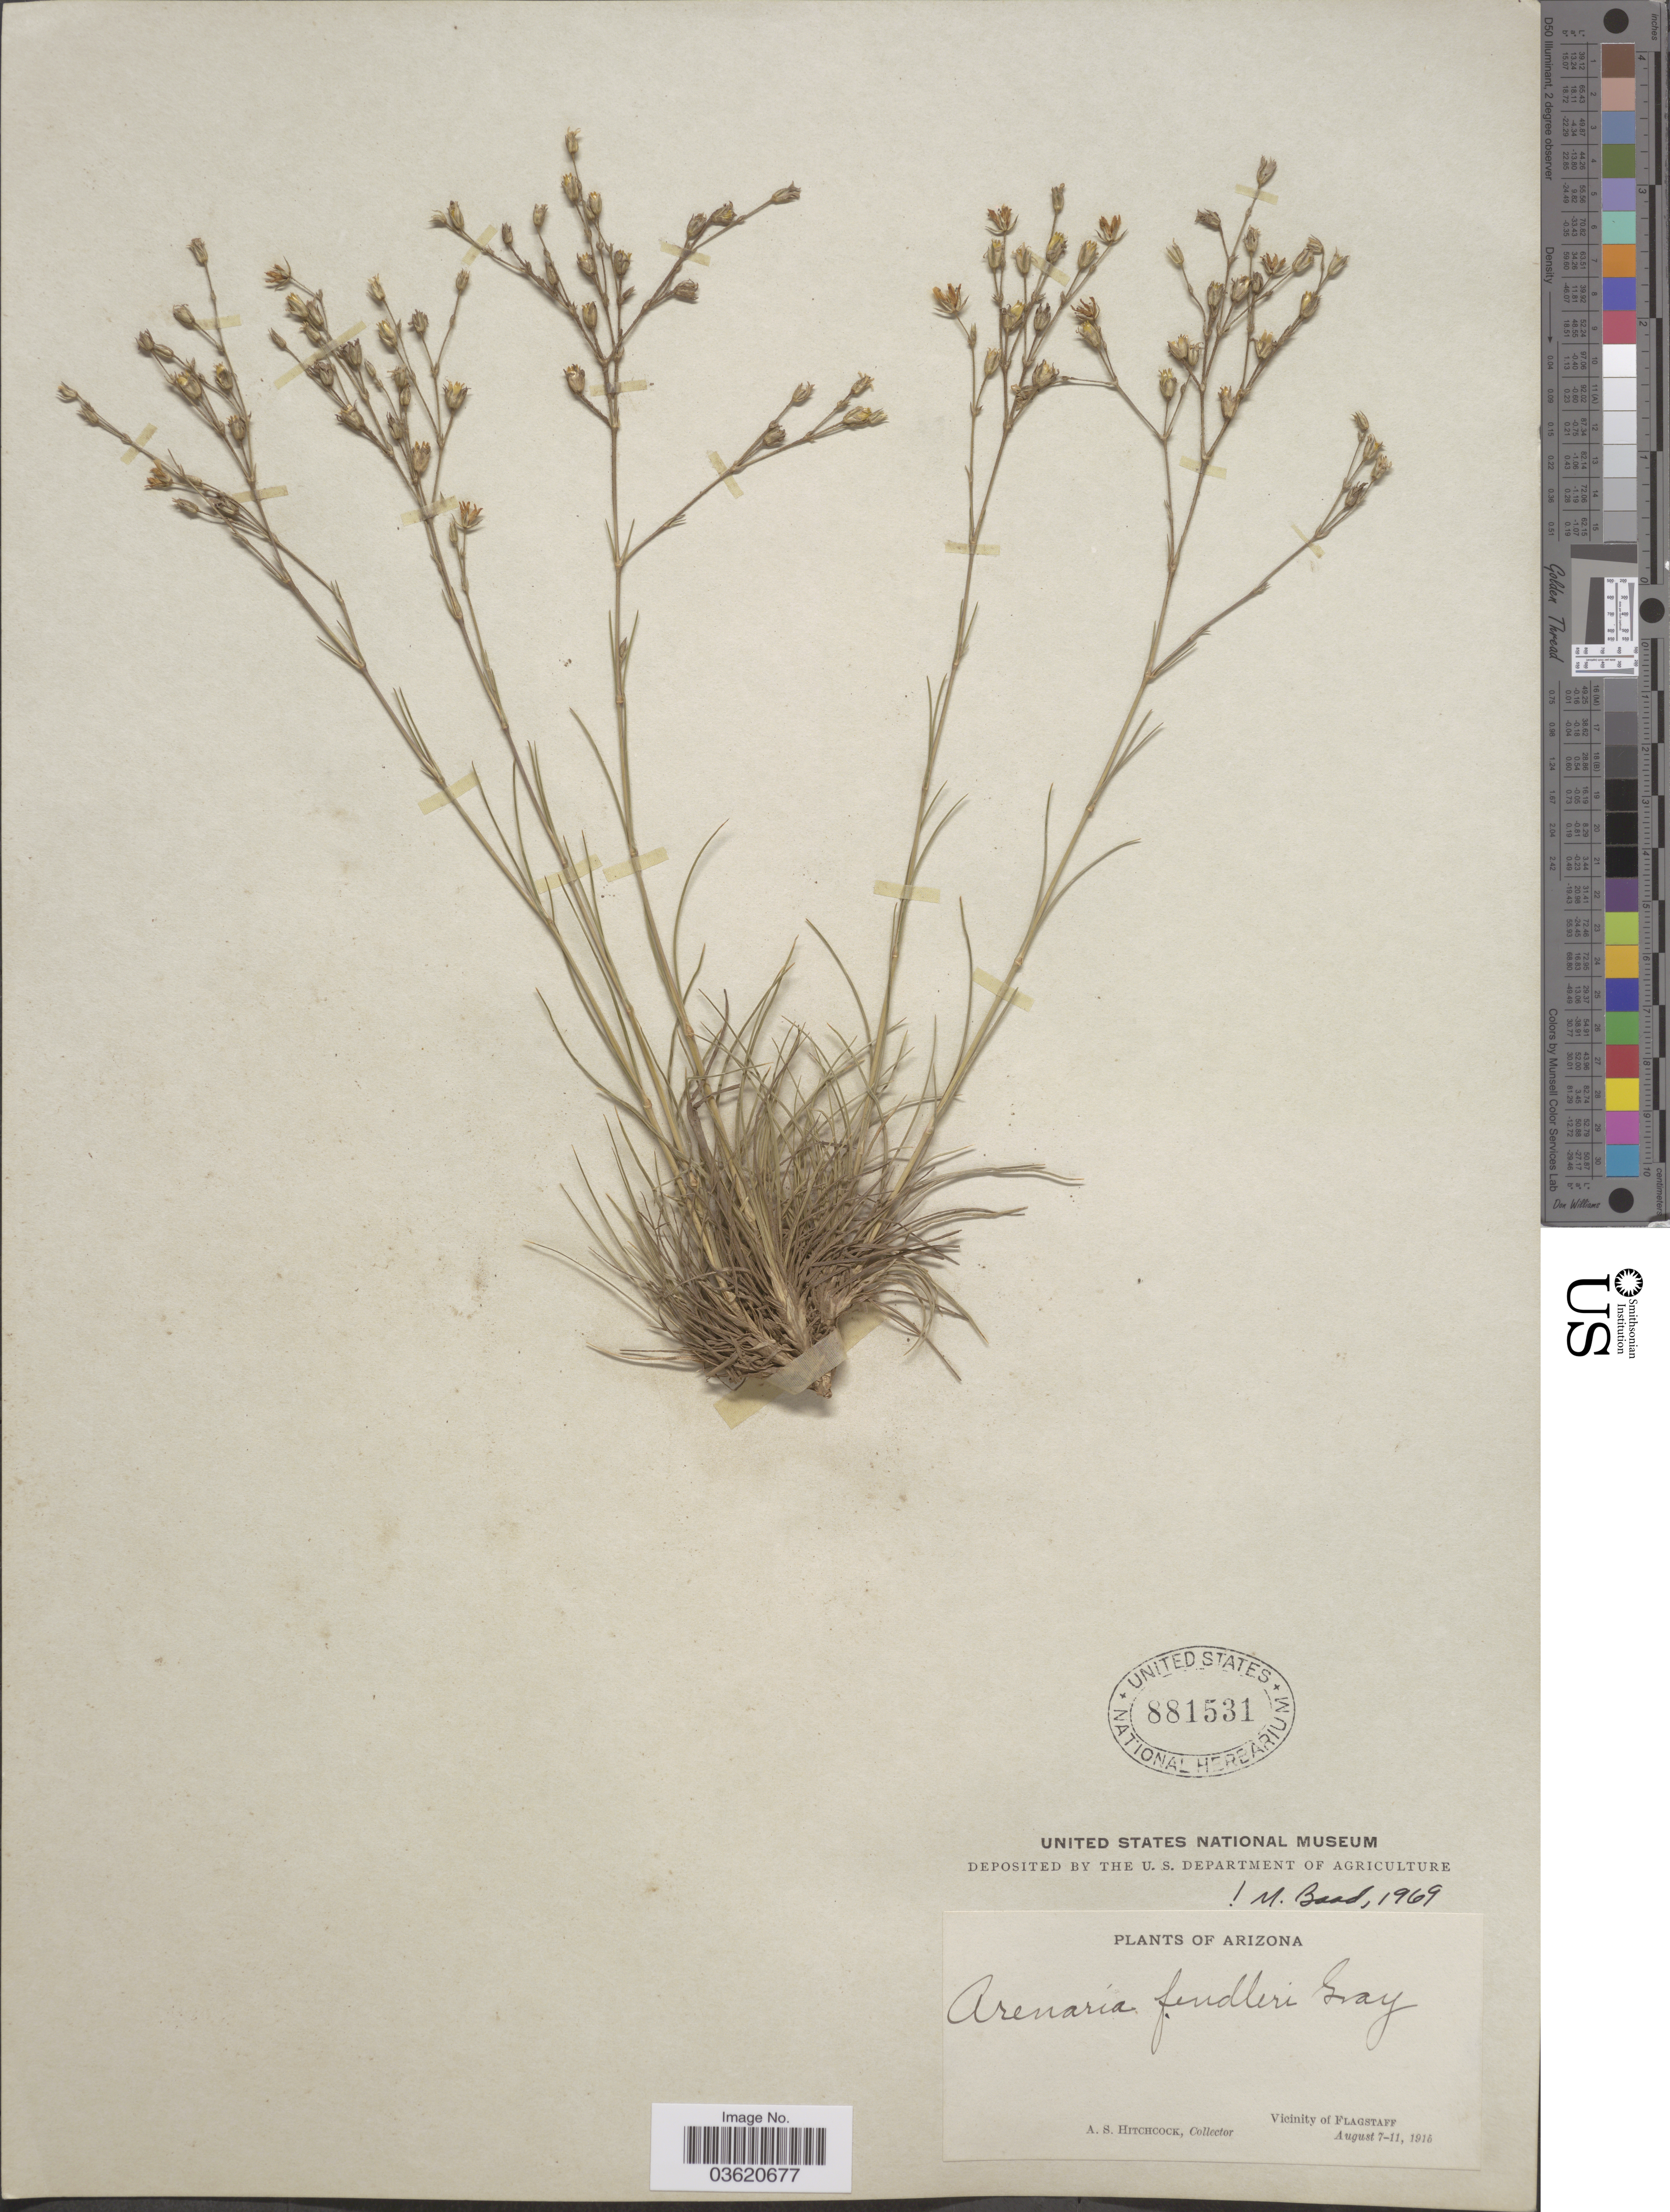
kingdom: Plantae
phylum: Tracheophyta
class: Magnoliopsida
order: Caryophyllales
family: Caryophyllaceae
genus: Eremogone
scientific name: Eremogone fendleri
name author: (A. Gray) Ikonn.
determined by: U.S. National Herbarium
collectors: A. S. Hitchcock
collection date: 1915-08-07/1915-08-11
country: United States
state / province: Arizona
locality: Vicinity of Flagstaff.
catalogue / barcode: US 881531